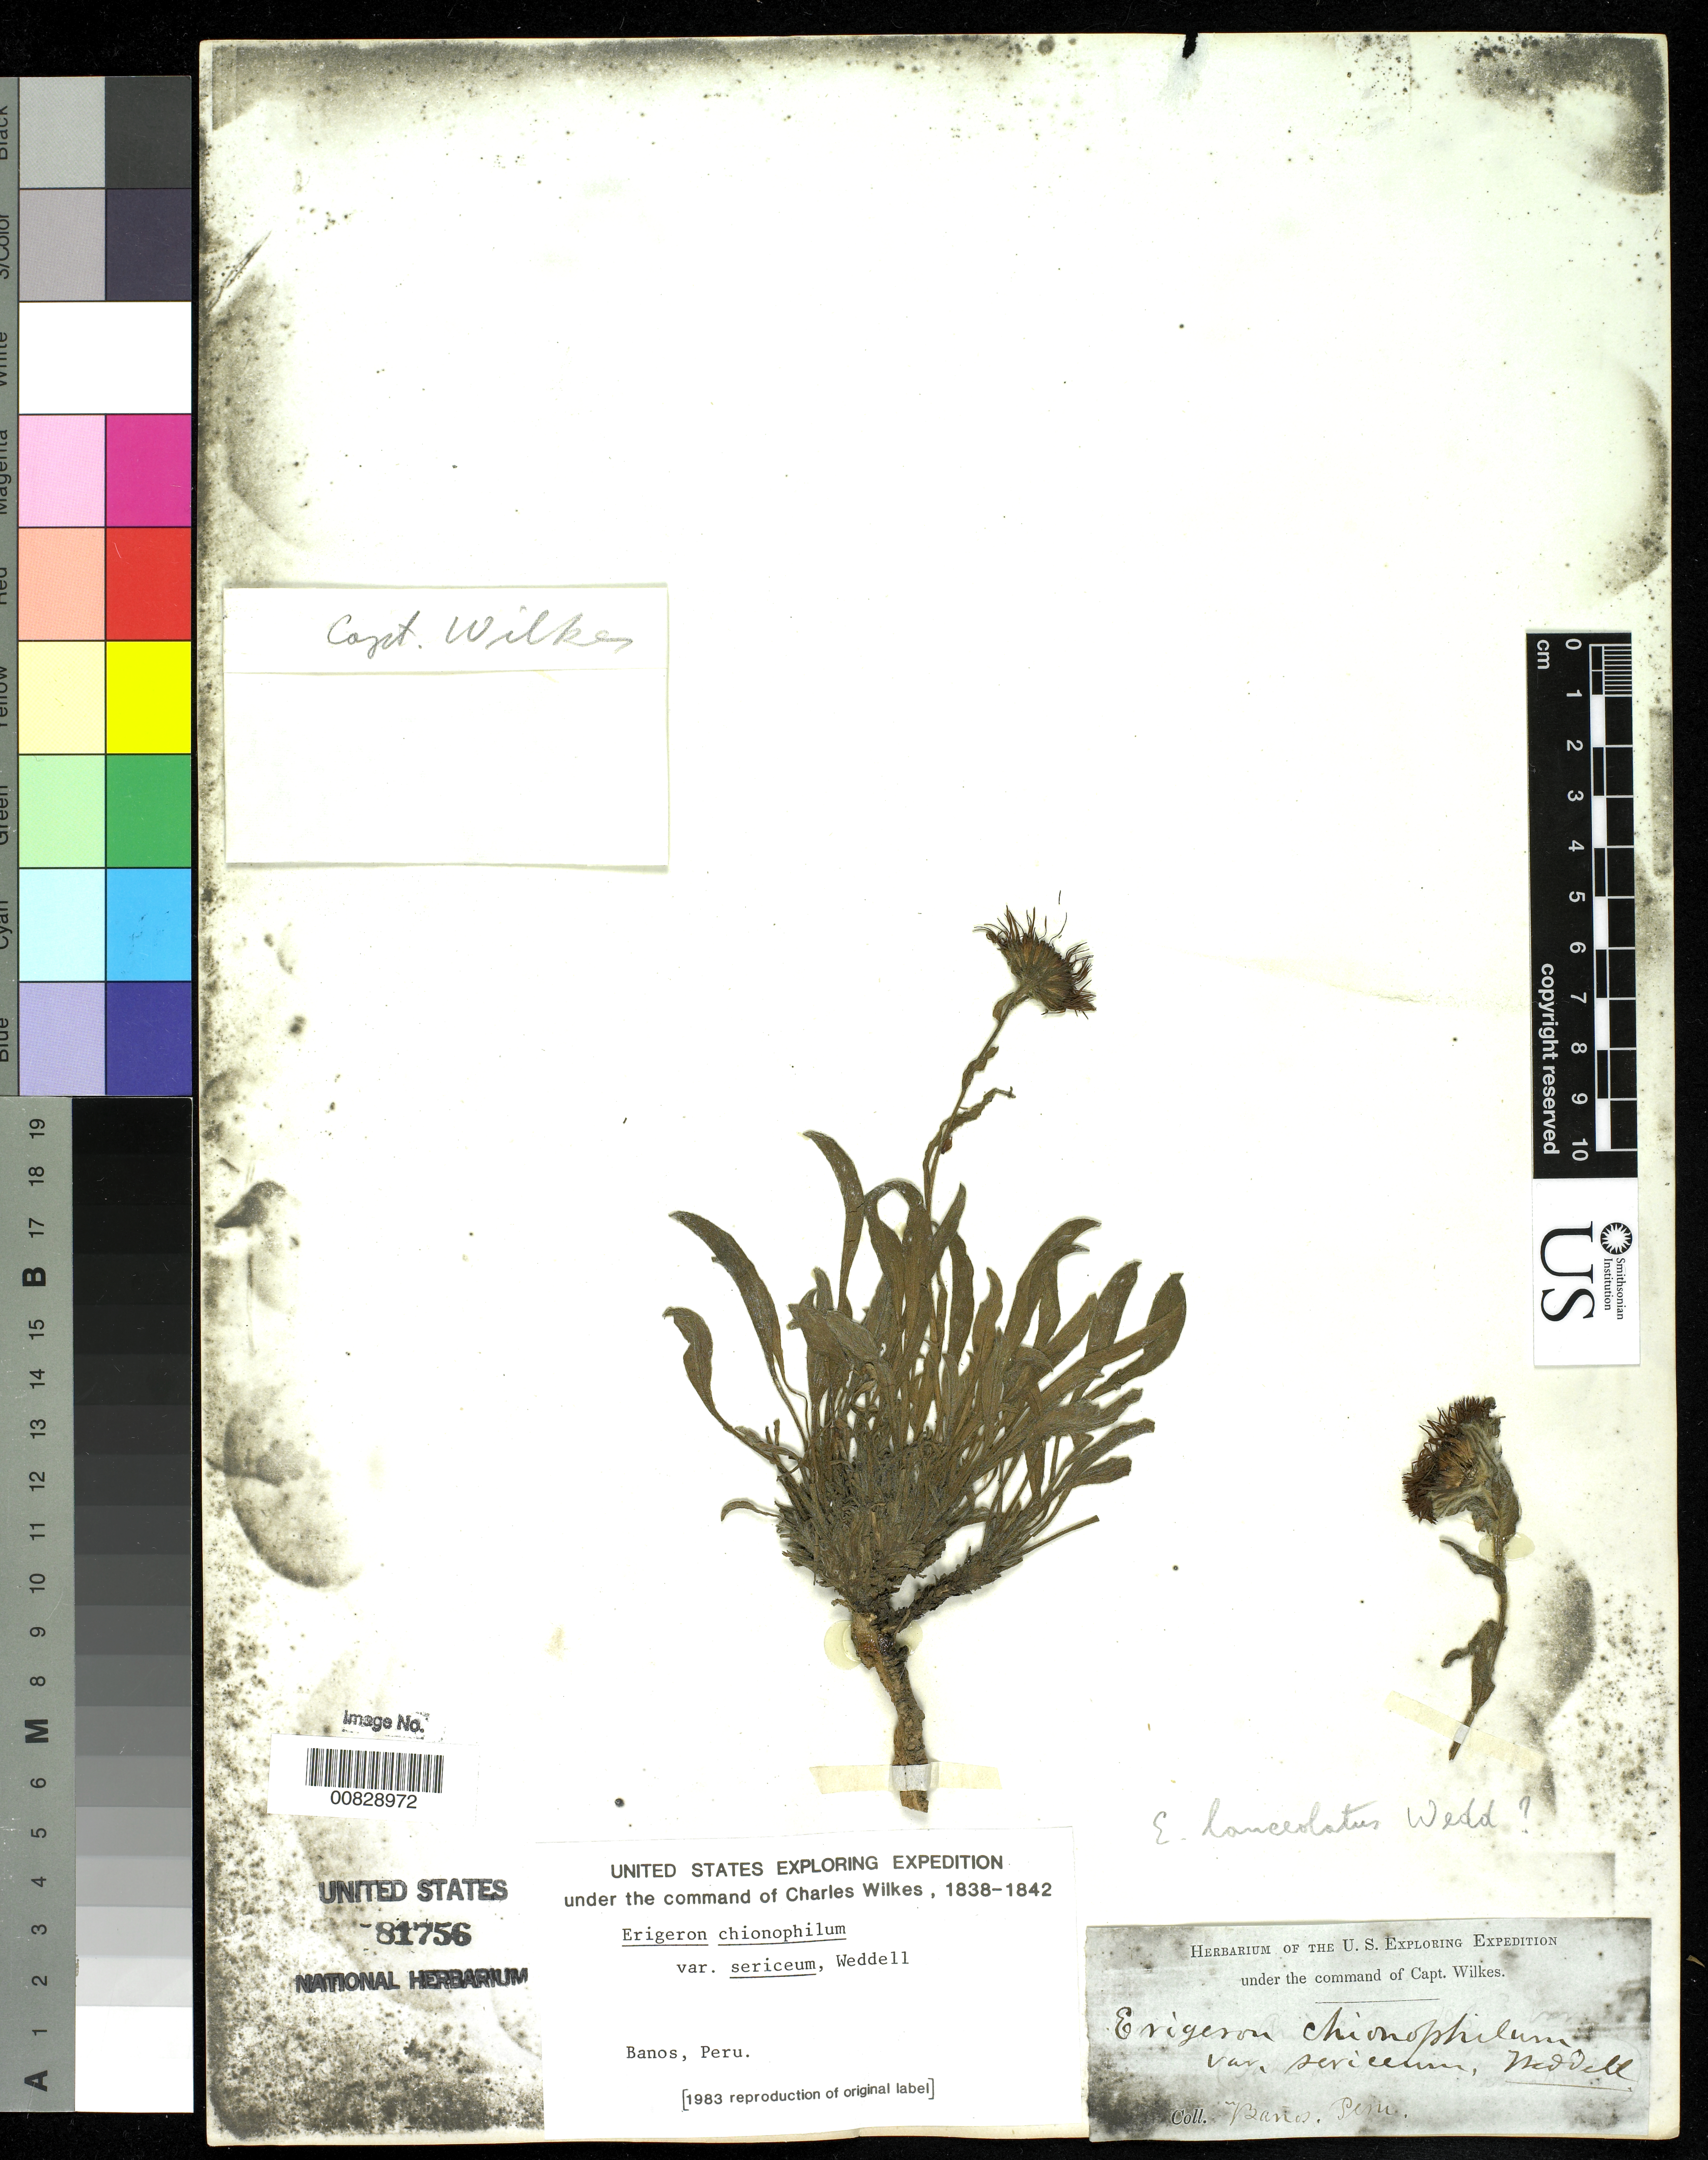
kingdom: Plantae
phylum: Tracheophyta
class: Magnoliopsida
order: Asterales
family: Asteraceae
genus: Erigeron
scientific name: Erigeron chionophilus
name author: Wedd.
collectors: Wilkes Explor. Exped.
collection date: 1838/1842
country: Peru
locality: Banos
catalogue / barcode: US 81756